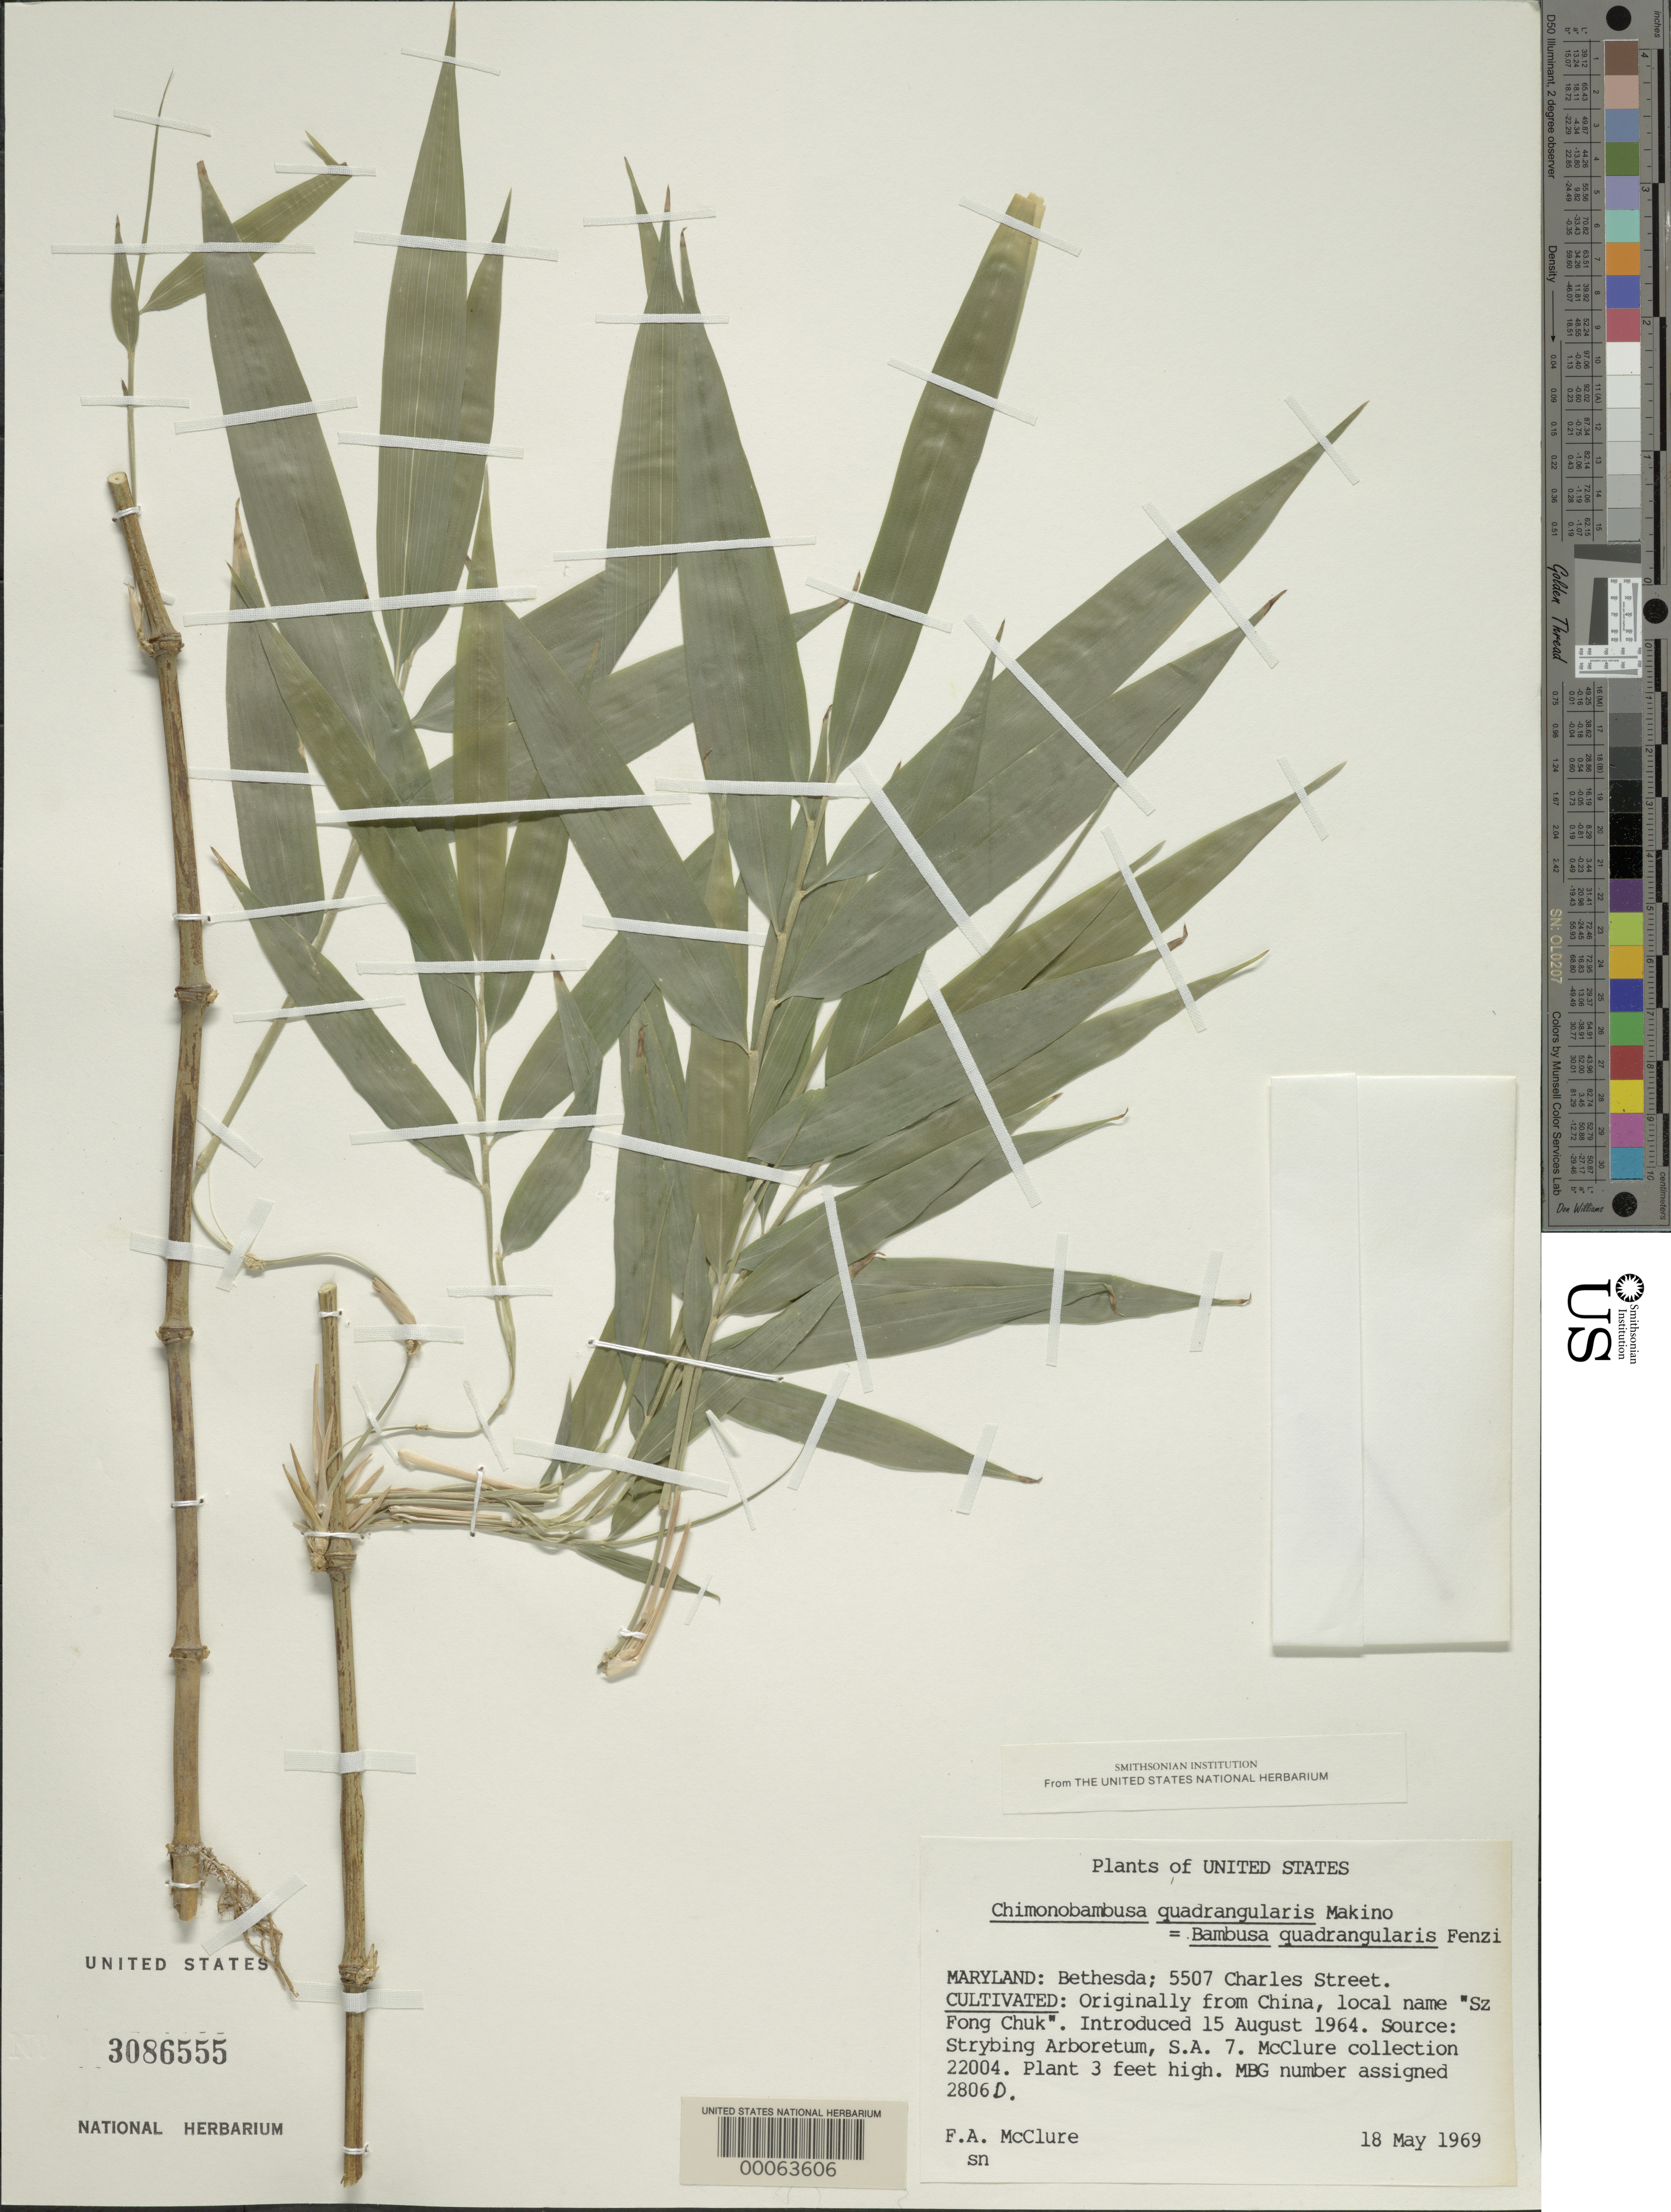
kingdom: Plantae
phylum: Tracheophyta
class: Liliopsida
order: Poales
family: Poaceae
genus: Chimonobambusa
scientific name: Chimonobambusa quadrangularis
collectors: F. A. McClure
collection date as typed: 18 May 1969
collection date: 1969-05-18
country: United States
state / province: Maryland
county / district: Montgomery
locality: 5507 Charles Street, Bethesda (McClure's garden)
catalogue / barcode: US 3086555